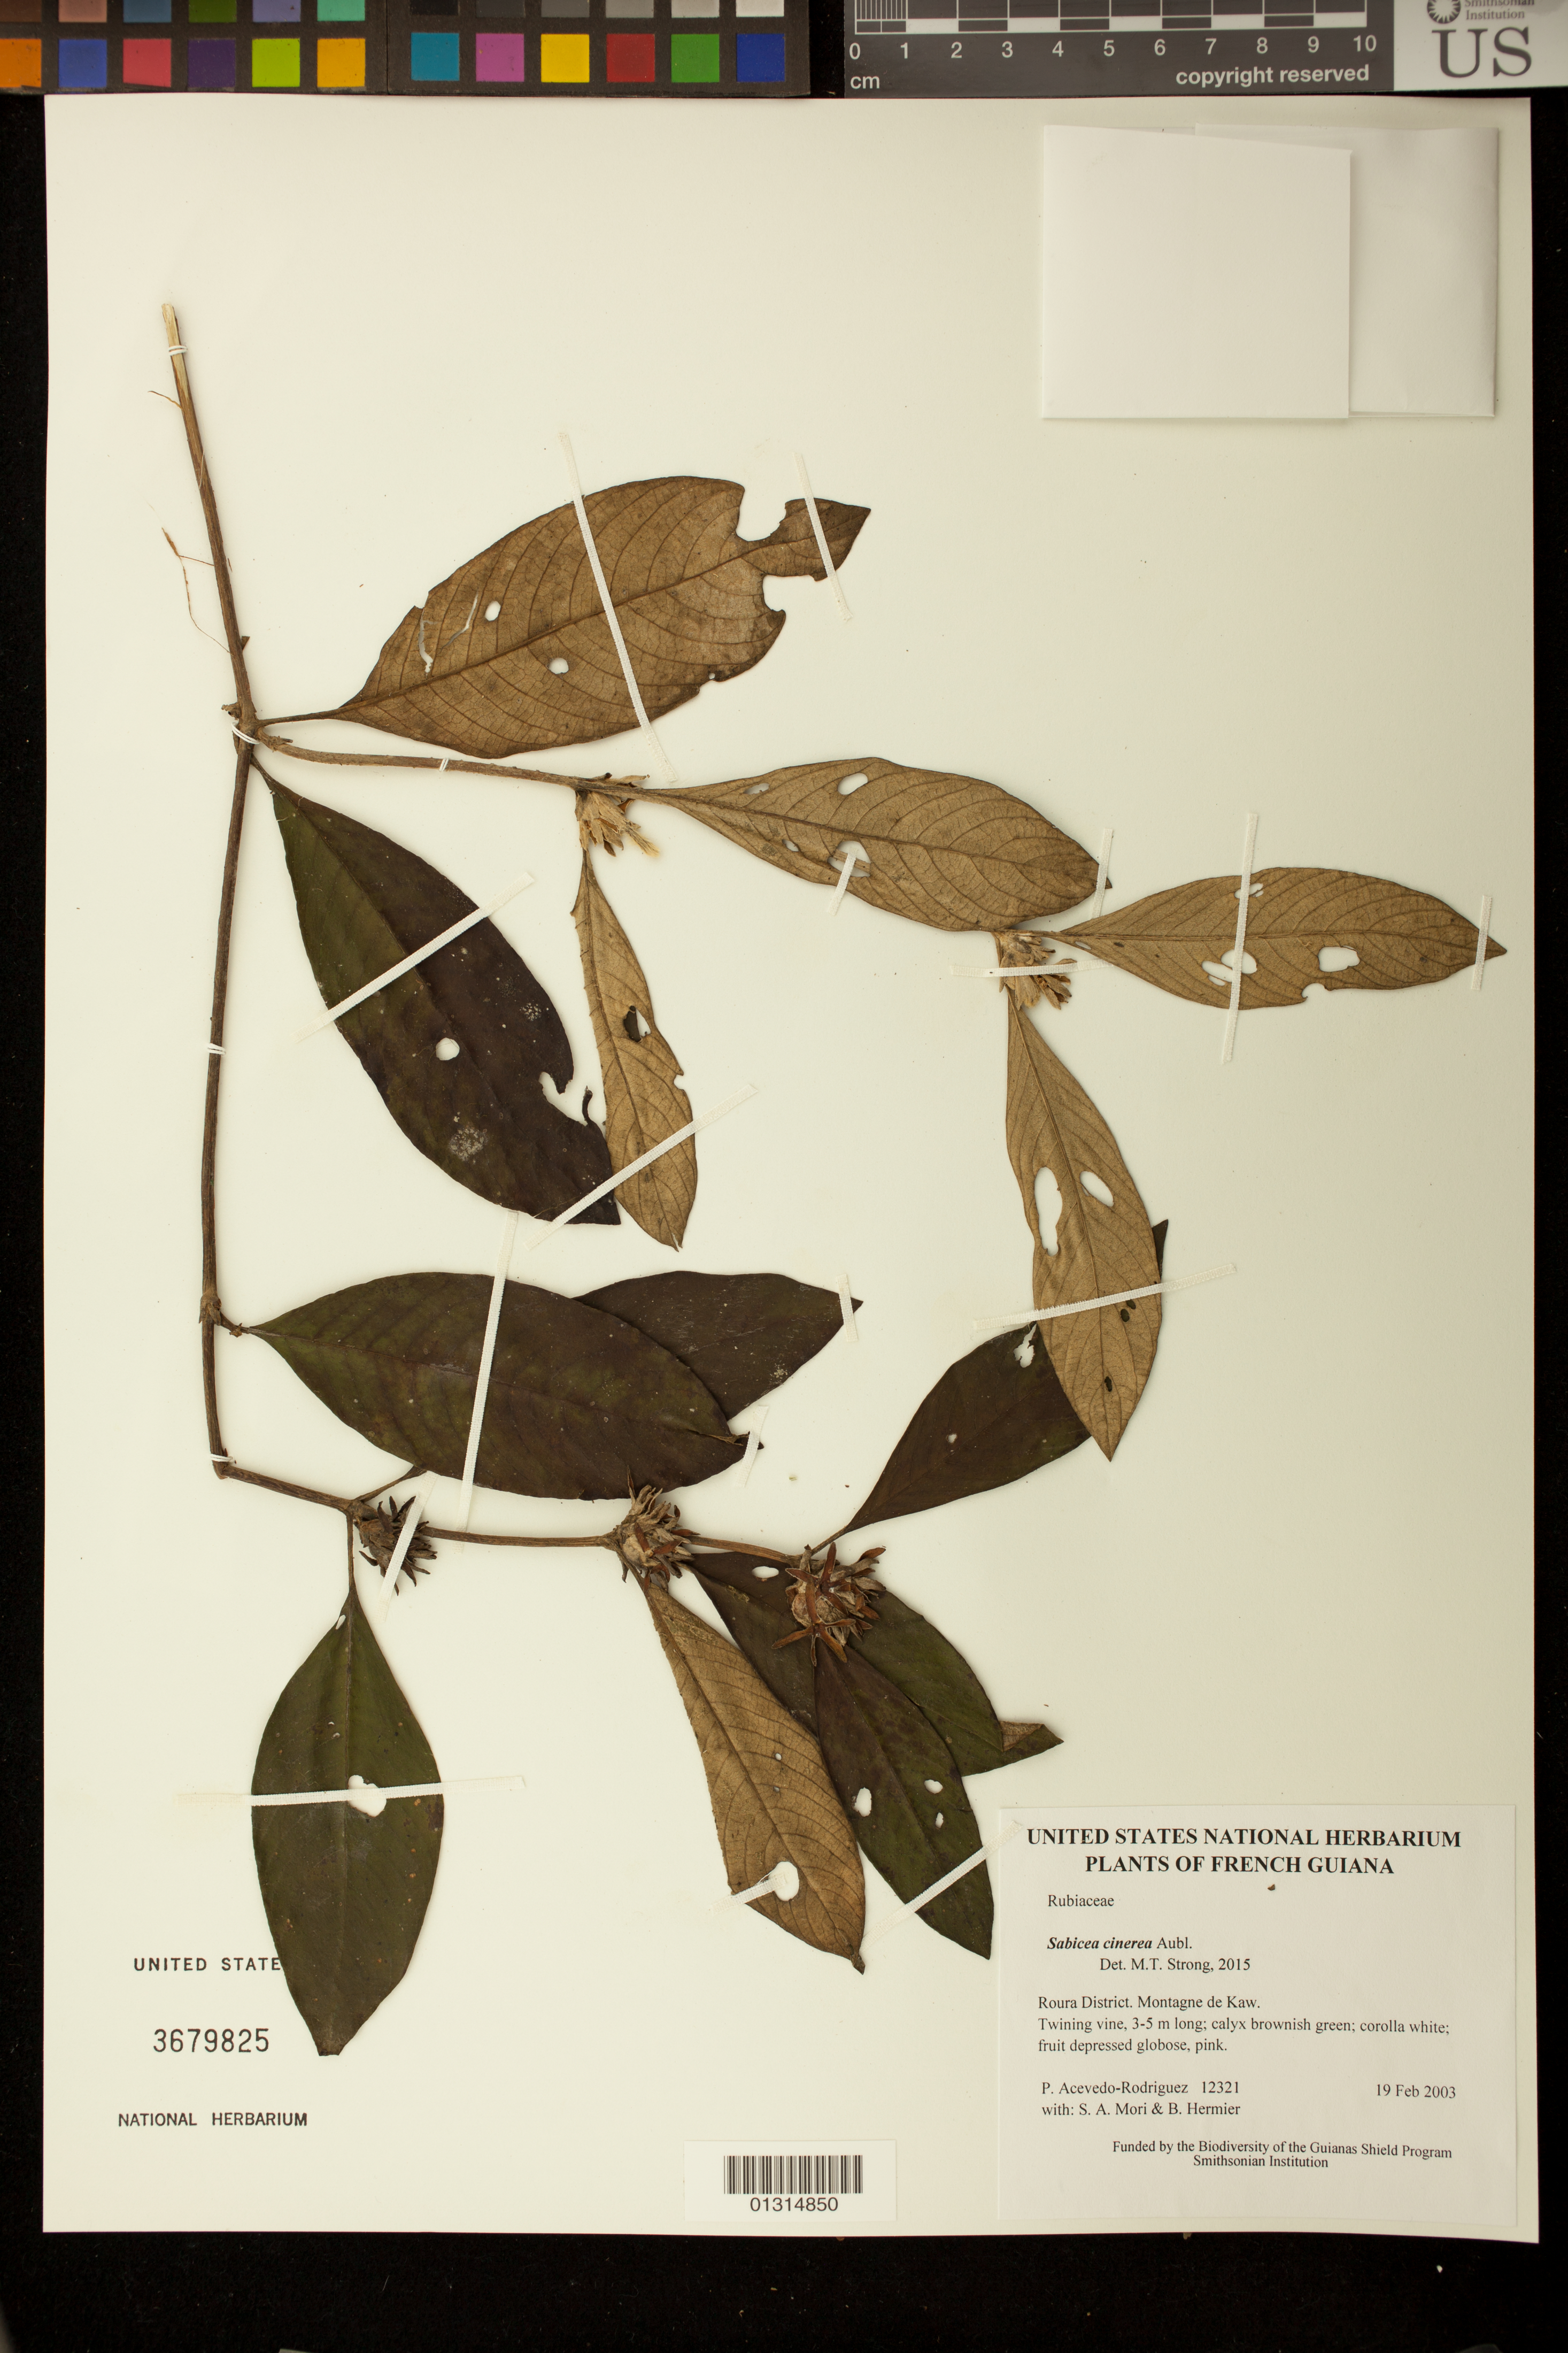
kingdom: Plantae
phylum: Tracheophyta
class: Magnoliopsida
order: Gentianales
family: Rubiaceae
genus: Sabicea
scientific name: Sabicea cinerea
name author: Aubl.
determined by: Strong, M. T., (US), Smithsonian Institution - National Museum of Natural History (UNITED STATES)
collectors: P. Acevedo-Rodr., S. Mori & B. Hermier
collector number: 12321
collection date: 2003-02-19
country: French Guiana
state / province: Cayenne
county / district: Roura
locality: Montagne de Kaw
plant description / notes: US, NY, K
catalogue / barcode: US 3679825